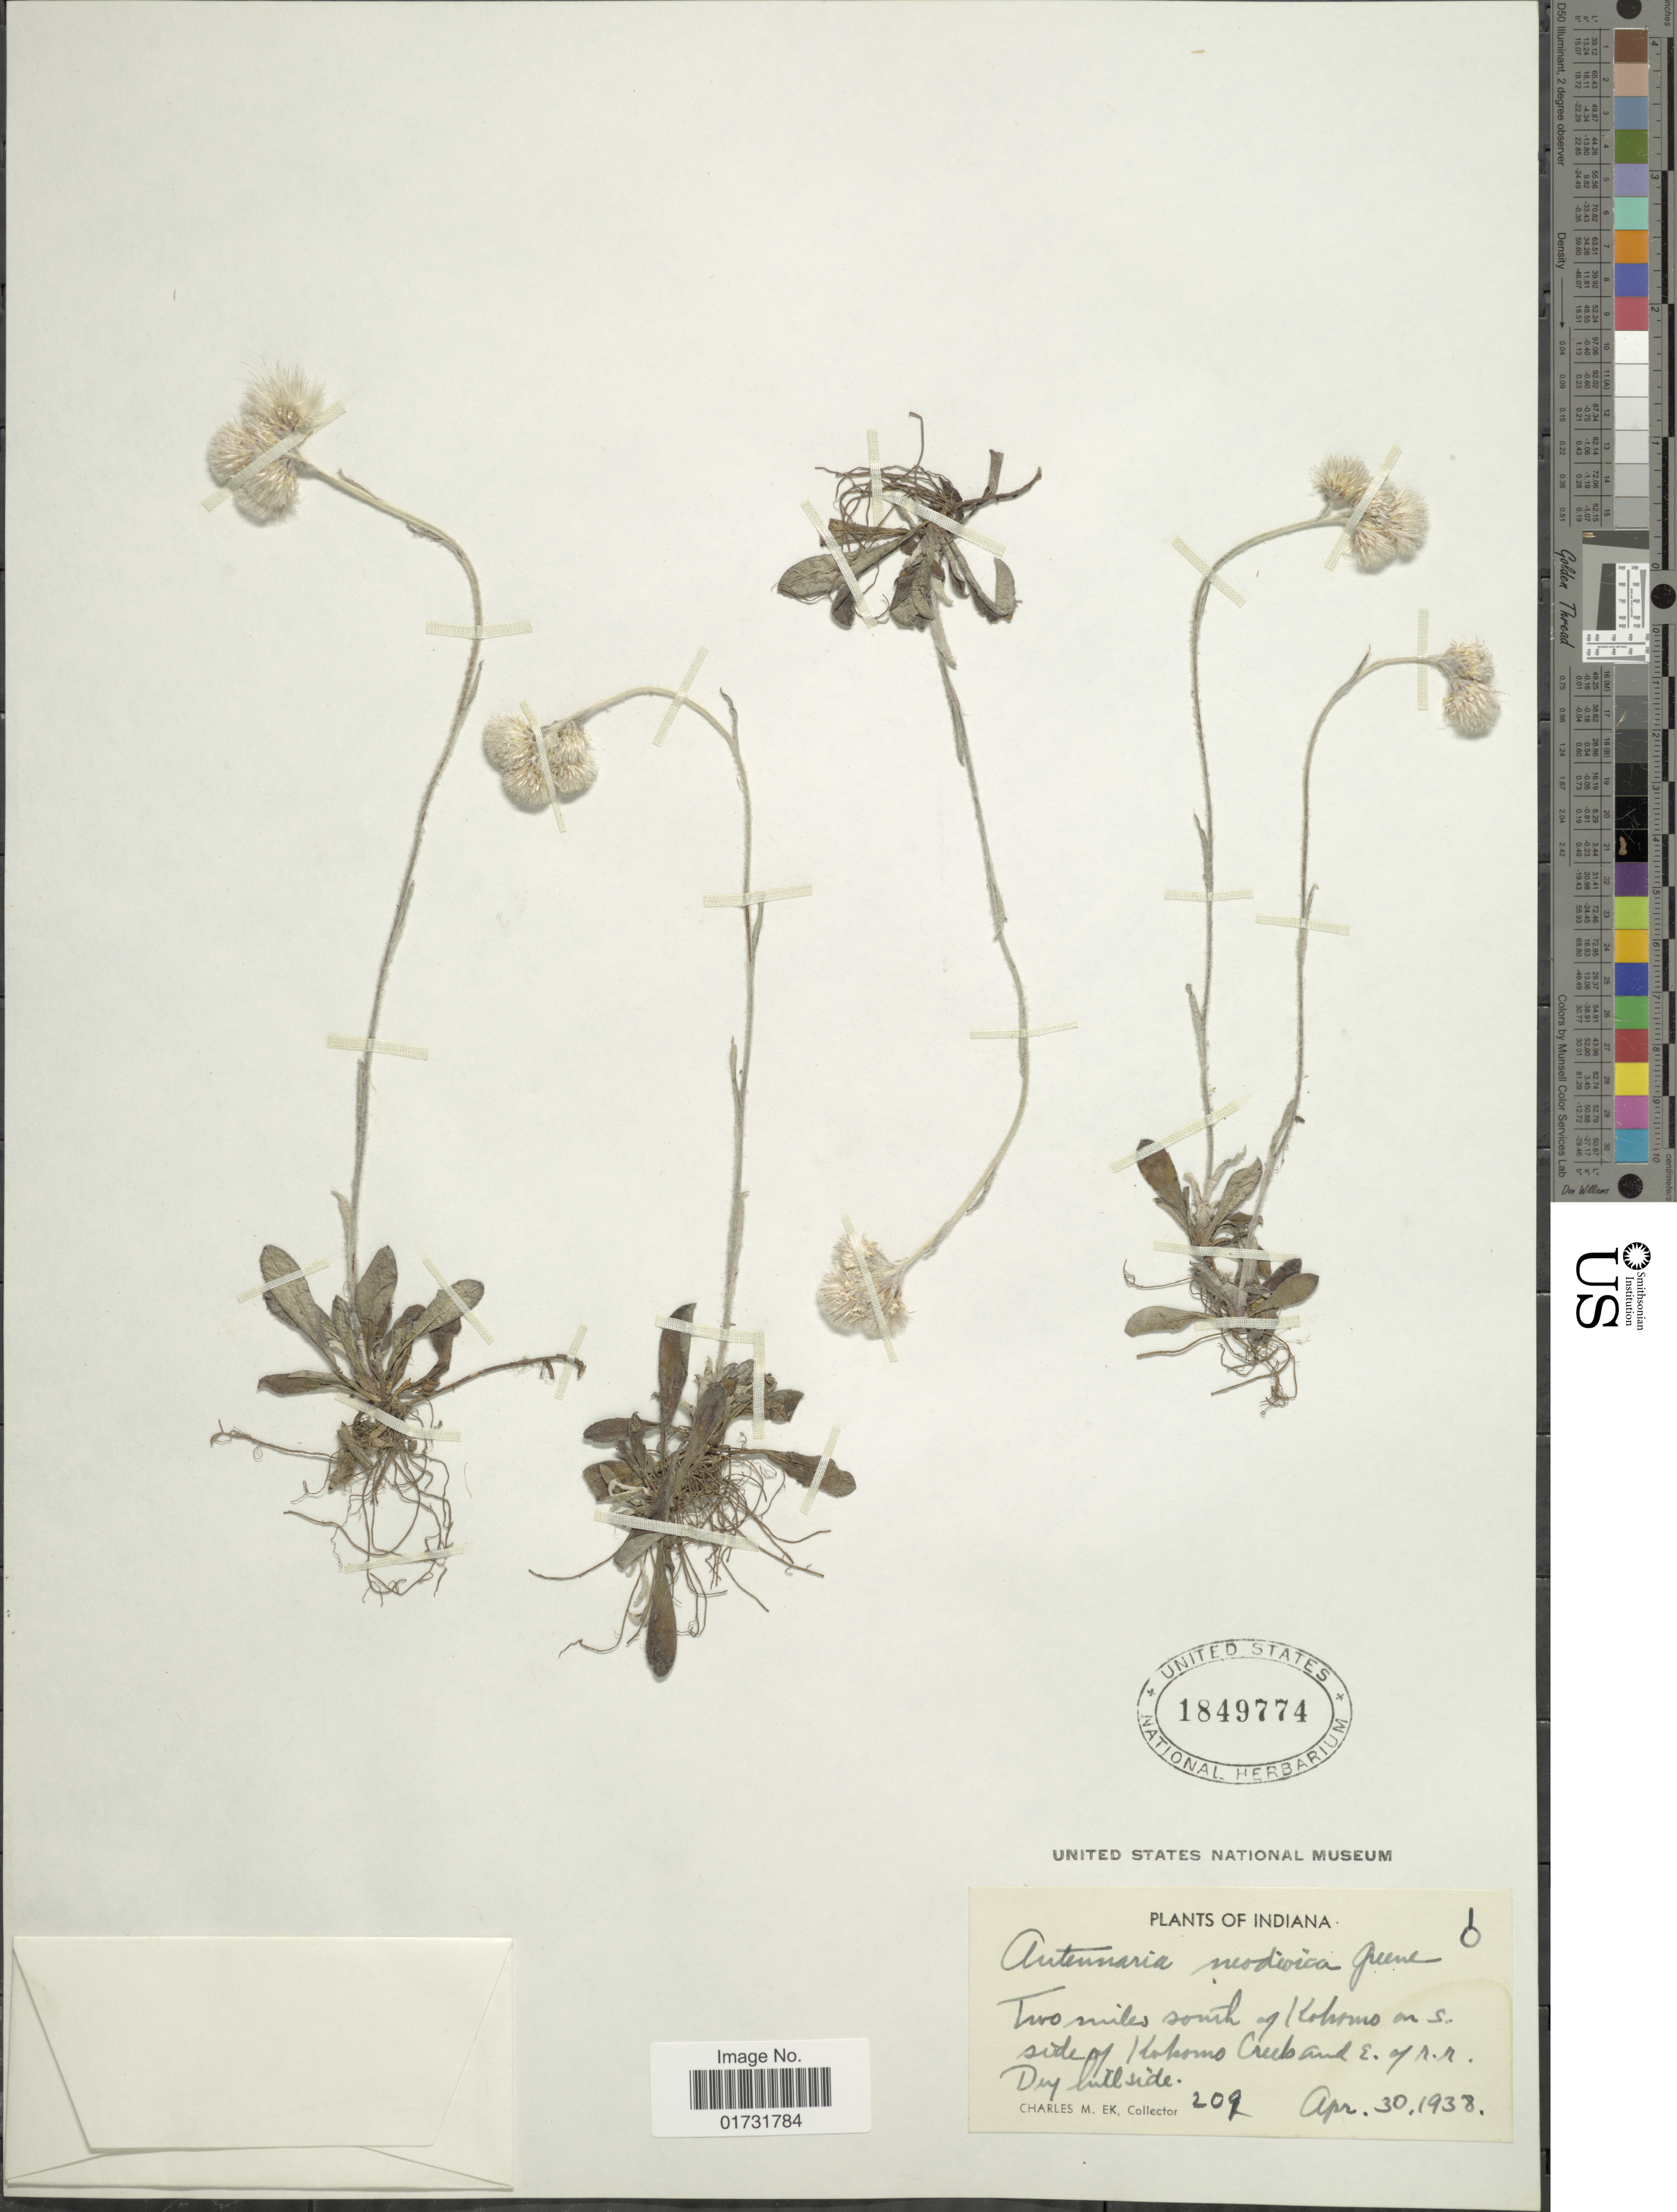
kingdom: Plantae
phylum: Tracheophyta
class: Magnoliopsida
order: Asterales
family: Asteraceae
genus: Antennaria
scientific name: Antennaria neodioica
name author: Greene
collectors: C. Ek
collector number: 209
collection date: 1938-04-30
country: United States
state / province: Indiana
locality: Two miles south of Kokomo on s. side of Kokomo Creek and E. of r. r.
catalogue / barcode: US 1849774